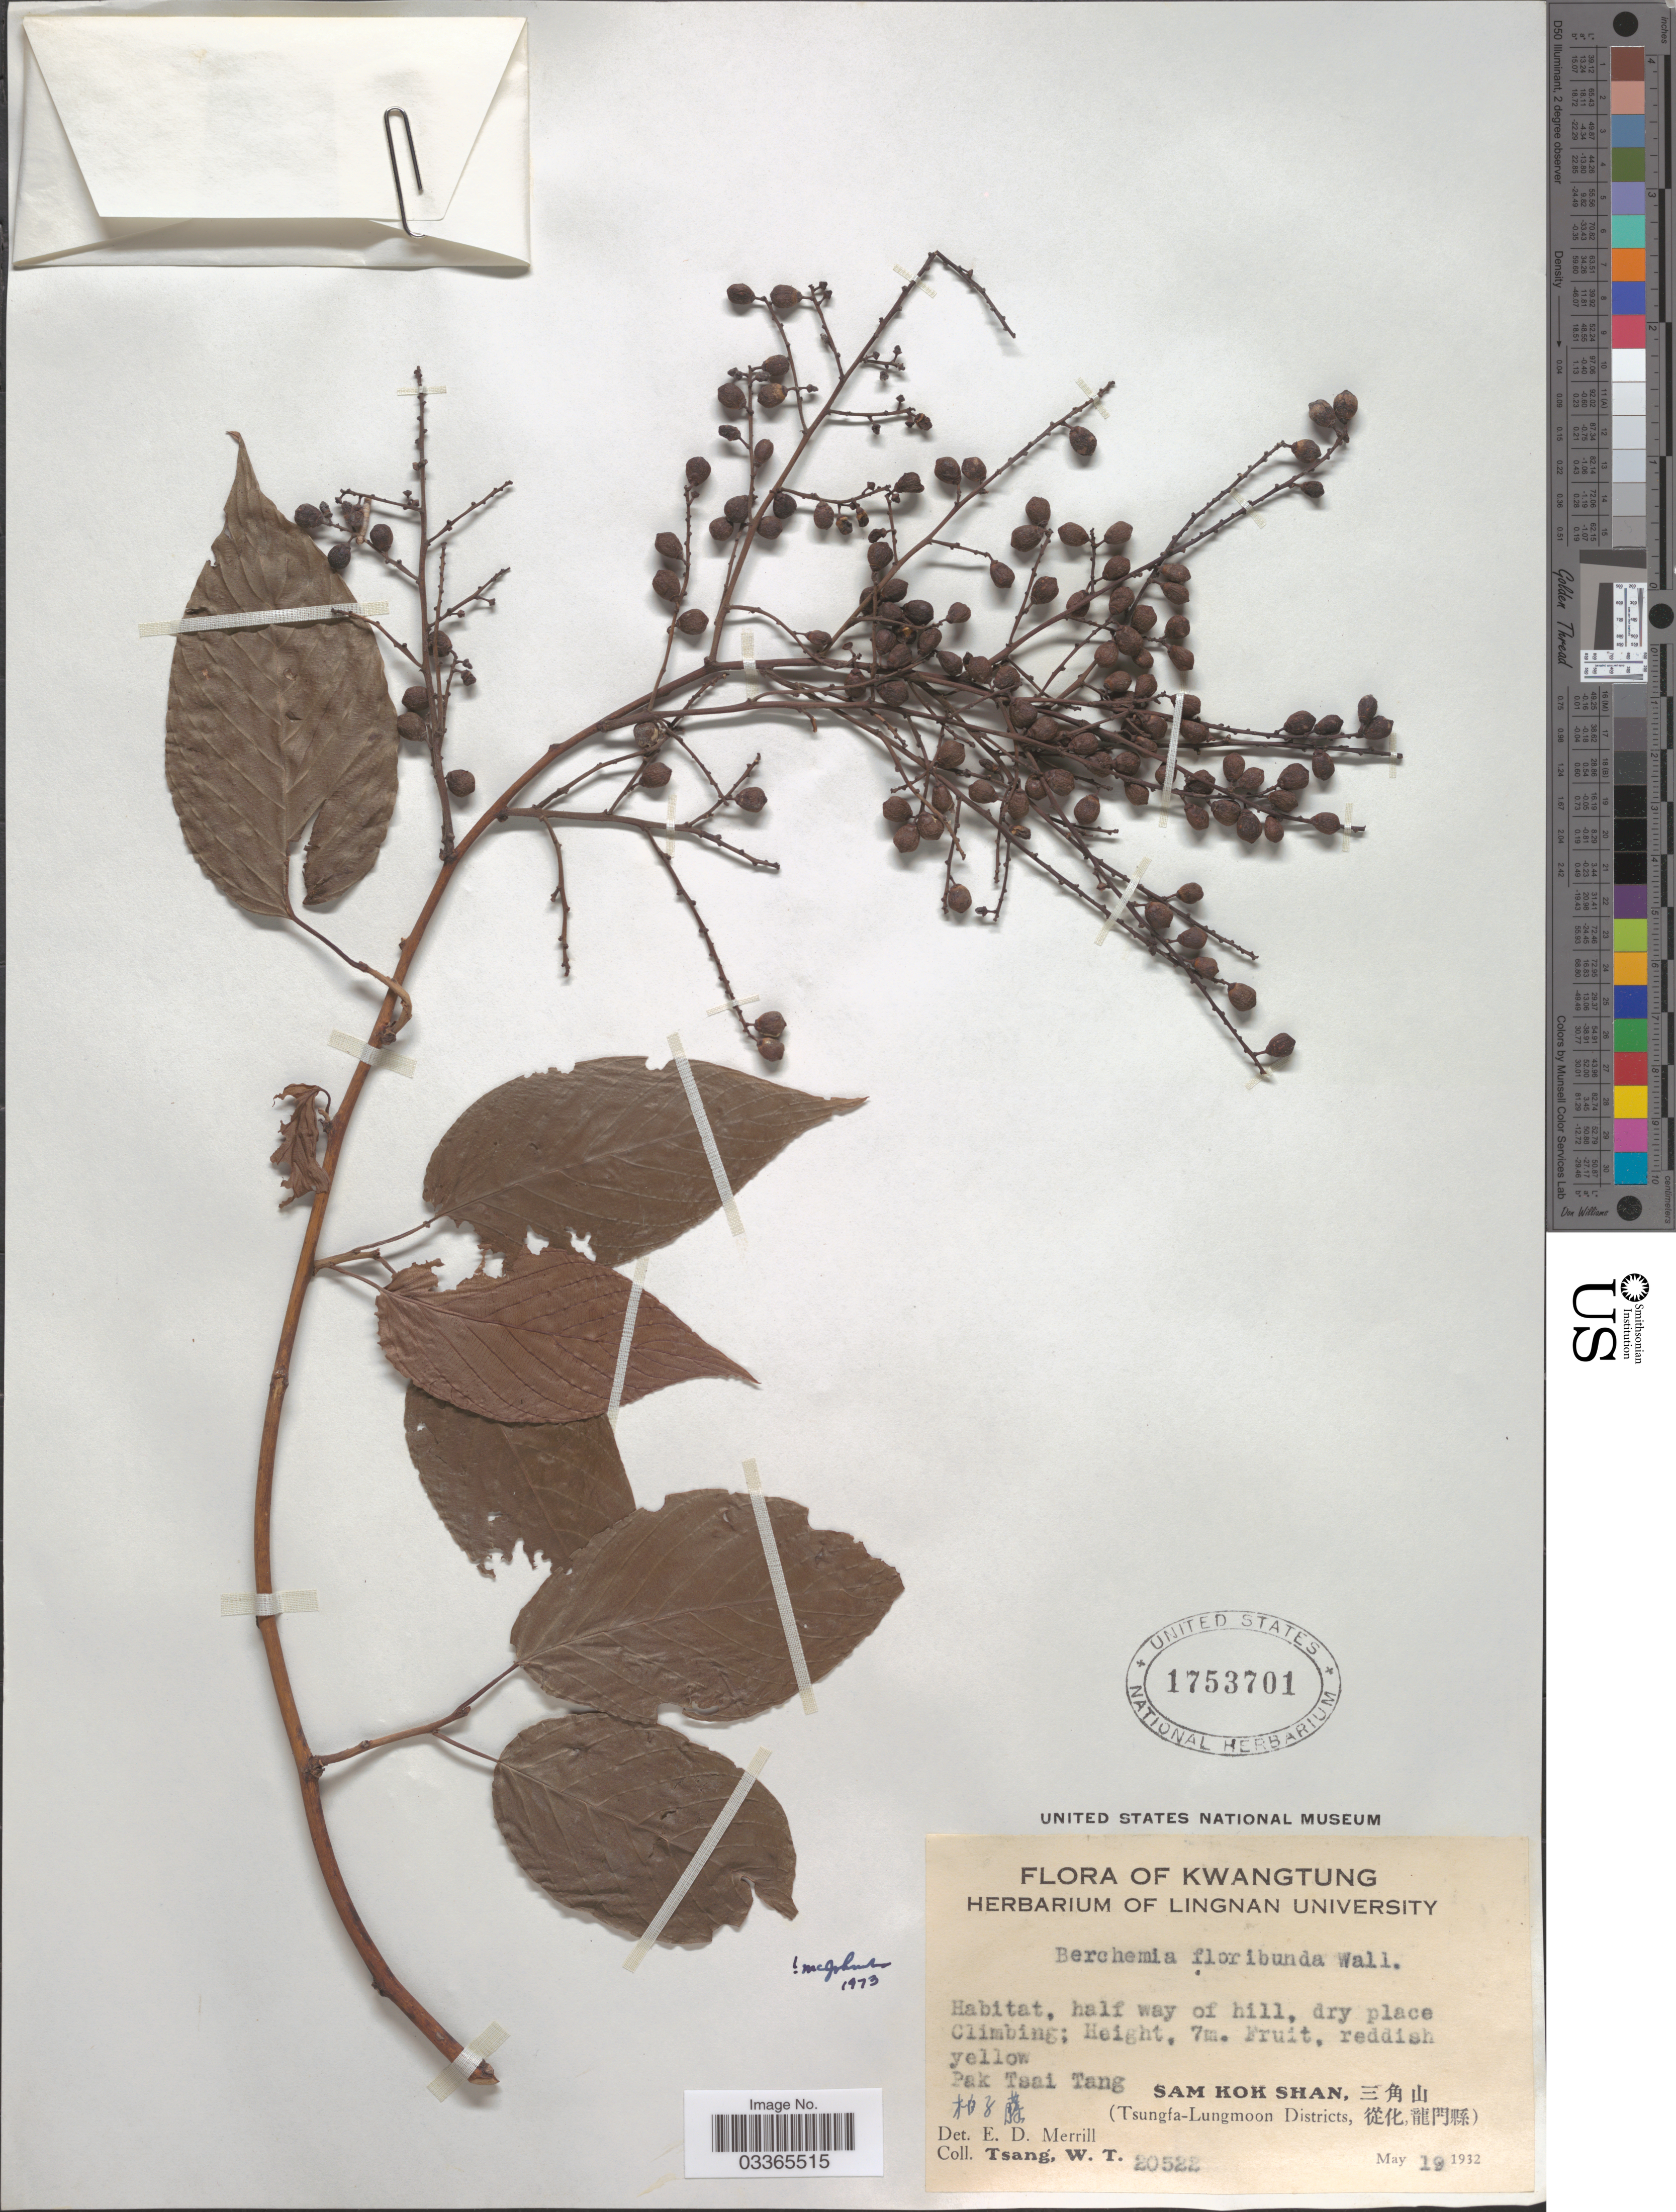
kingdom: Plantae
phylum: Tracheophyta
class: Magnoliopsida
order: Rosales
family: Rhamnaceae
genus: Berchemia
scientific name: Berchemia floribunda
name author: (Wall.) Brongn.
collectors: W. T. Tsang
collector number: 20522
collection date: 1932-05-19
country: China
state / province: Guangdong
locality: Kwatung,Pak Tsai Tang, Sam Kok Shan, (Tsungfa-Lungmoon Districts.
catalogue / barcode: US 1753701